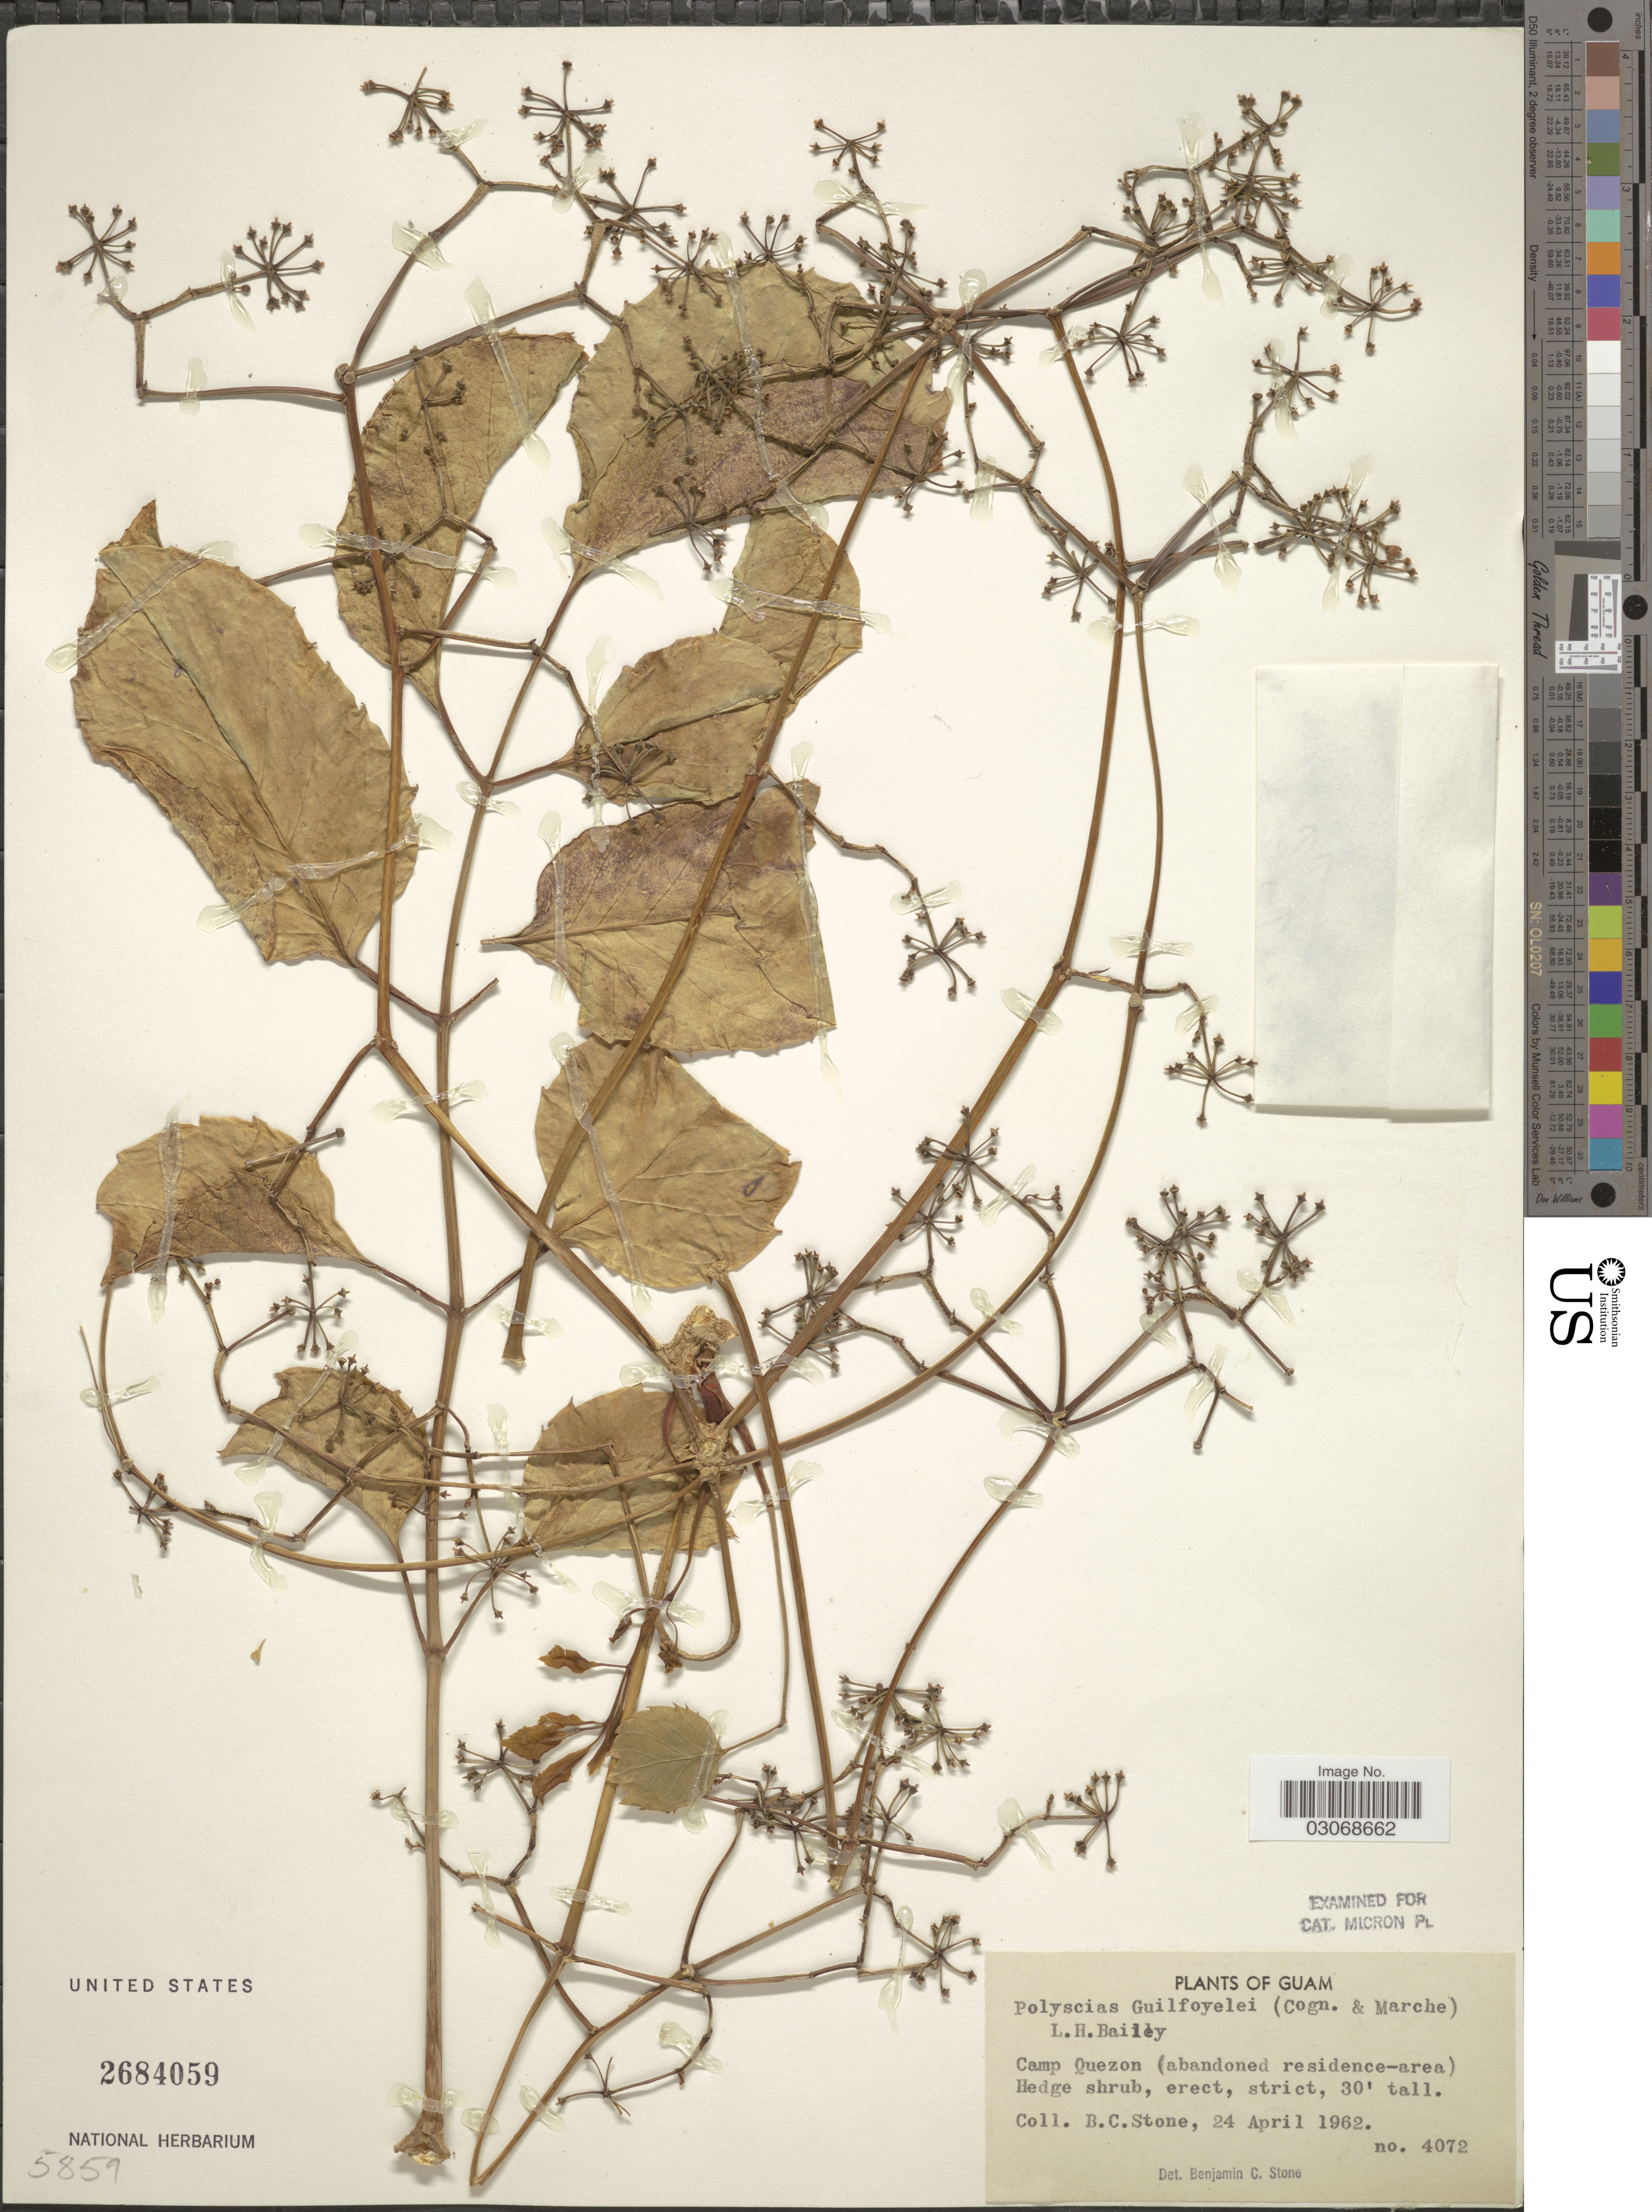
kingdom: Plantae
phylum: Tracheophyta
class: Magnoliopsida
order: Apiales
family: Araliaceae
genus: Polyscias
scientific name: Polyscias guilfoylei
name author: (W. Bull) L.H. Bailey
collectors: B. C. Stone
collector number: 4072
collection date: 1962-04-24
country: Guam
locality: Camp Quezon (abandoned residence-area).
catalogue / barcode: US 2684059